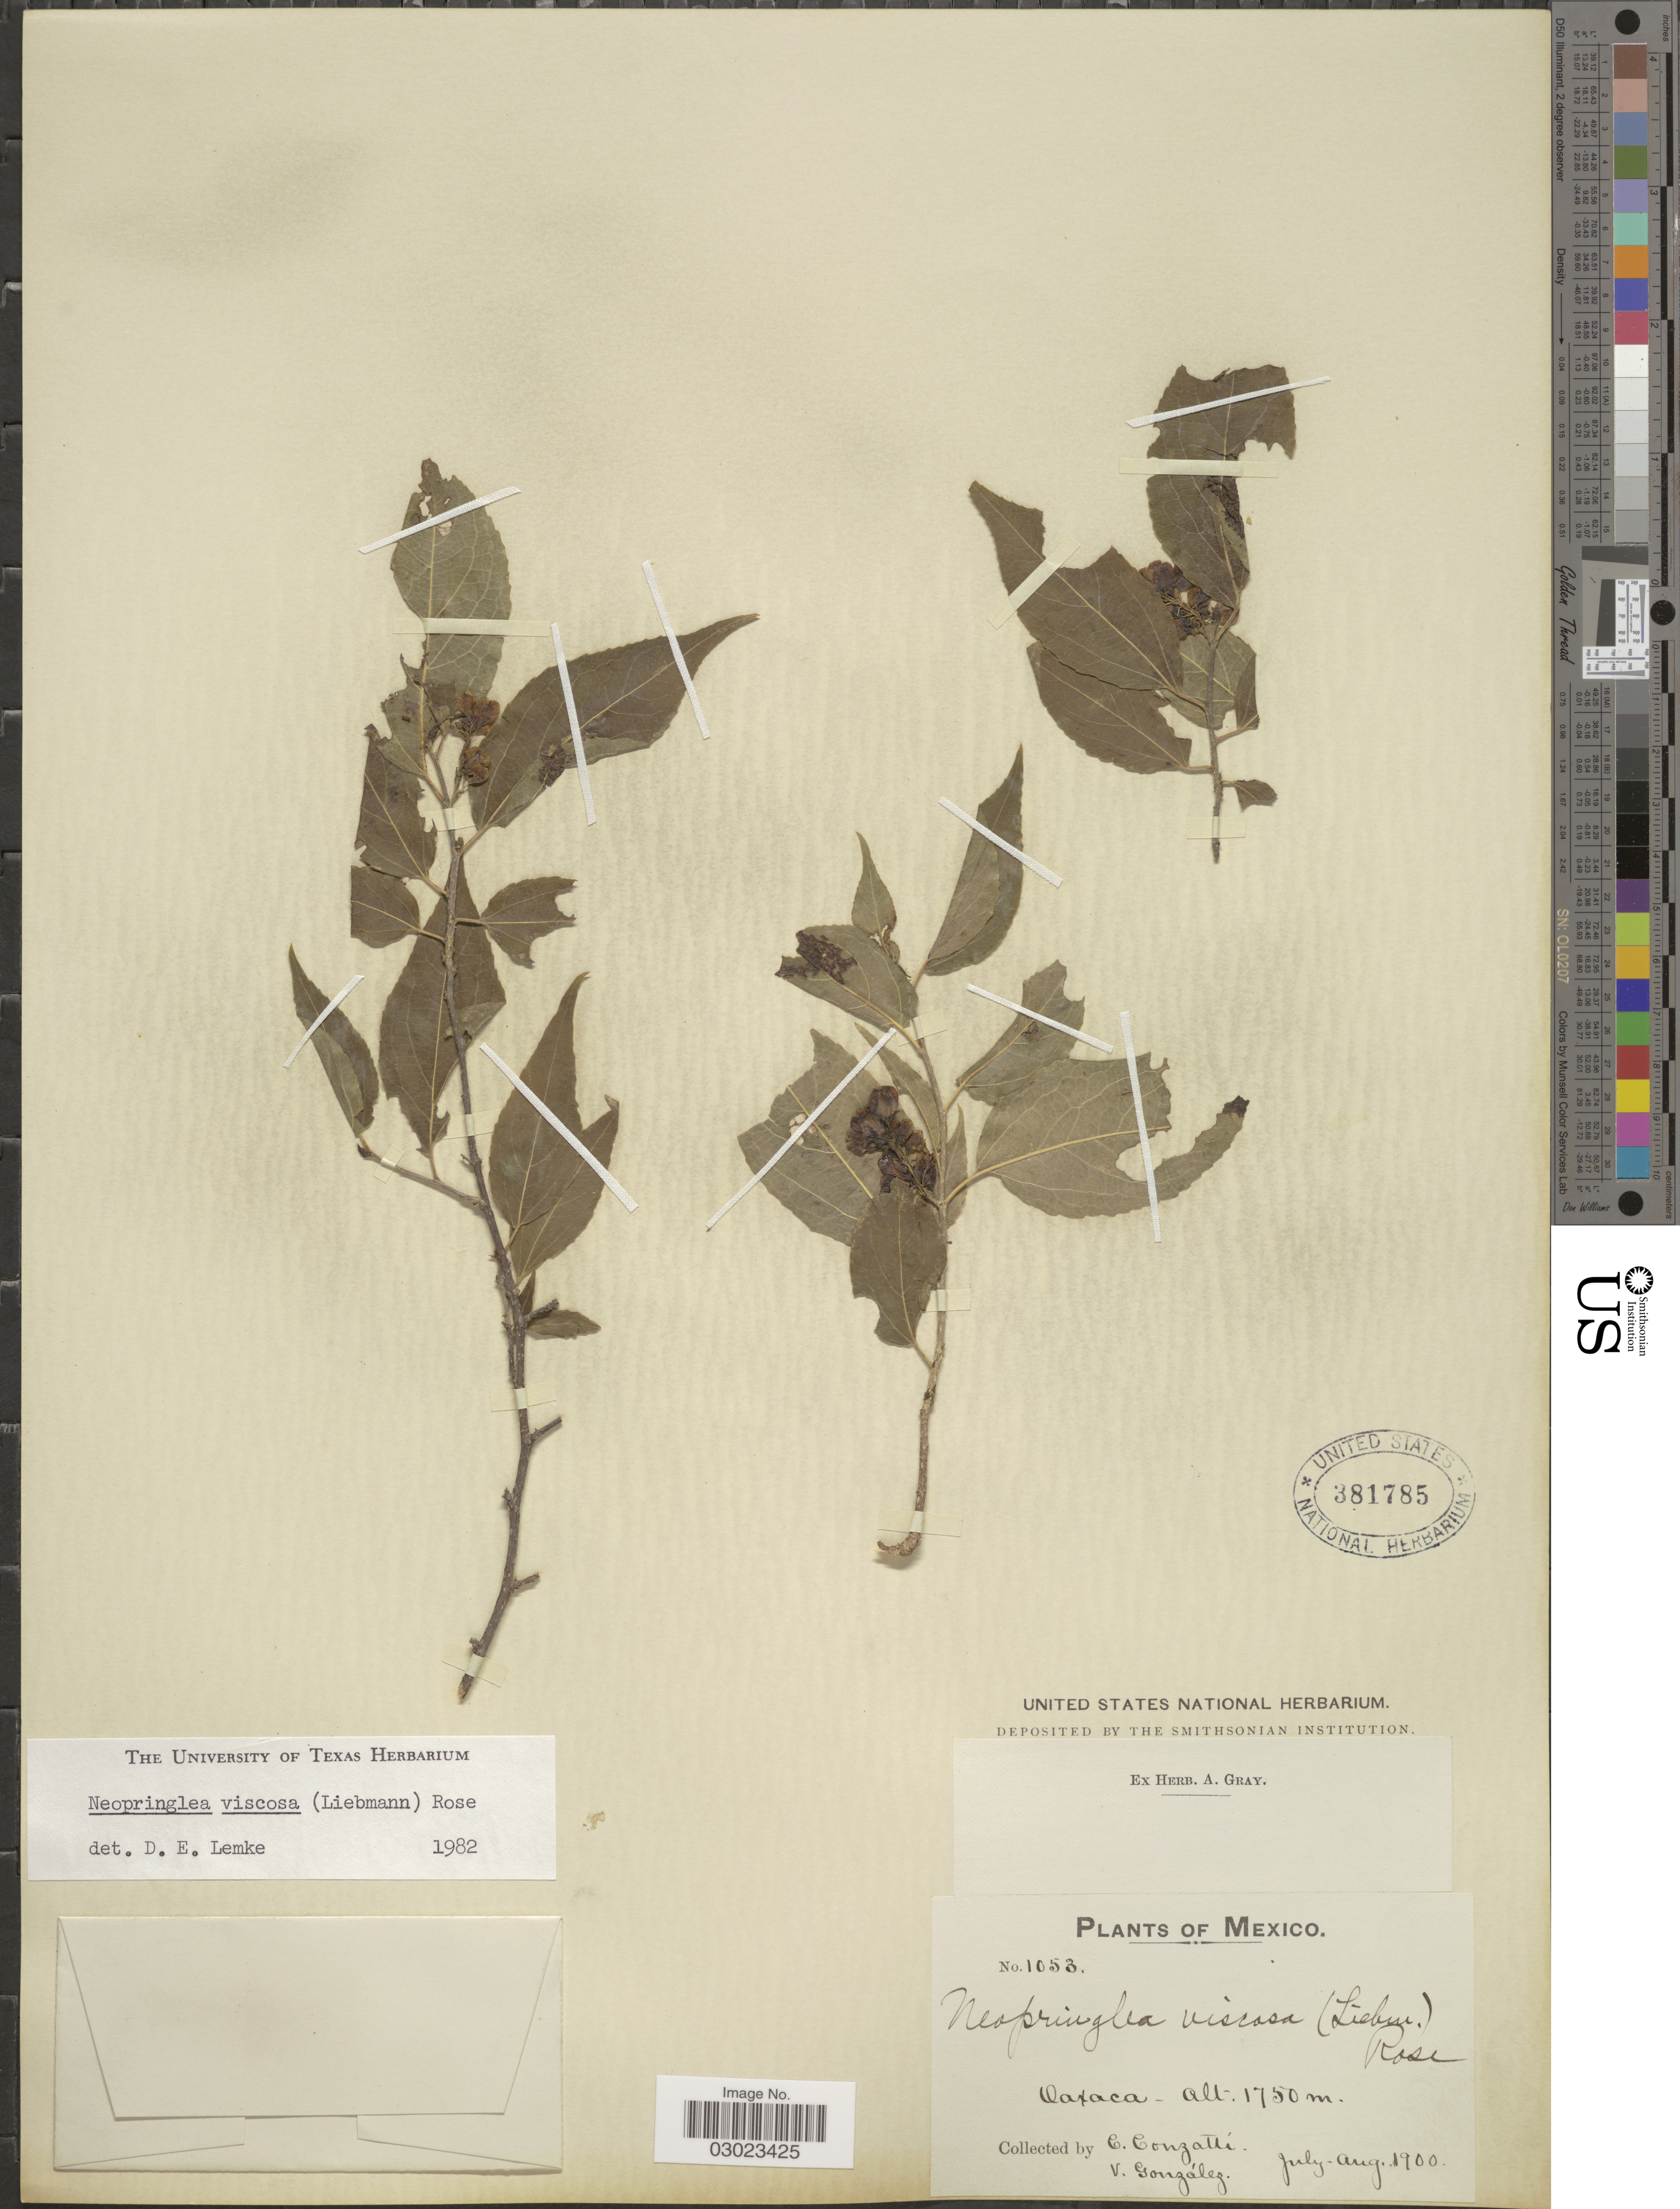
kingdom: Plantae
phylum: Tracheophyta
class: Magnoliopsida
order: Malpighiales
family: Salicaceae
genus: Neopringlea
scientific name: Neopringlea viscosa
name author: (Liebm.) Rose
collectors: C. Conzatti & V. González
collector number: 1053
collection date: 1900-07/1900-08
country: Mexico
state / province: Oaxaca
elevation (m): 1750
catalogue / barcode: US 381785